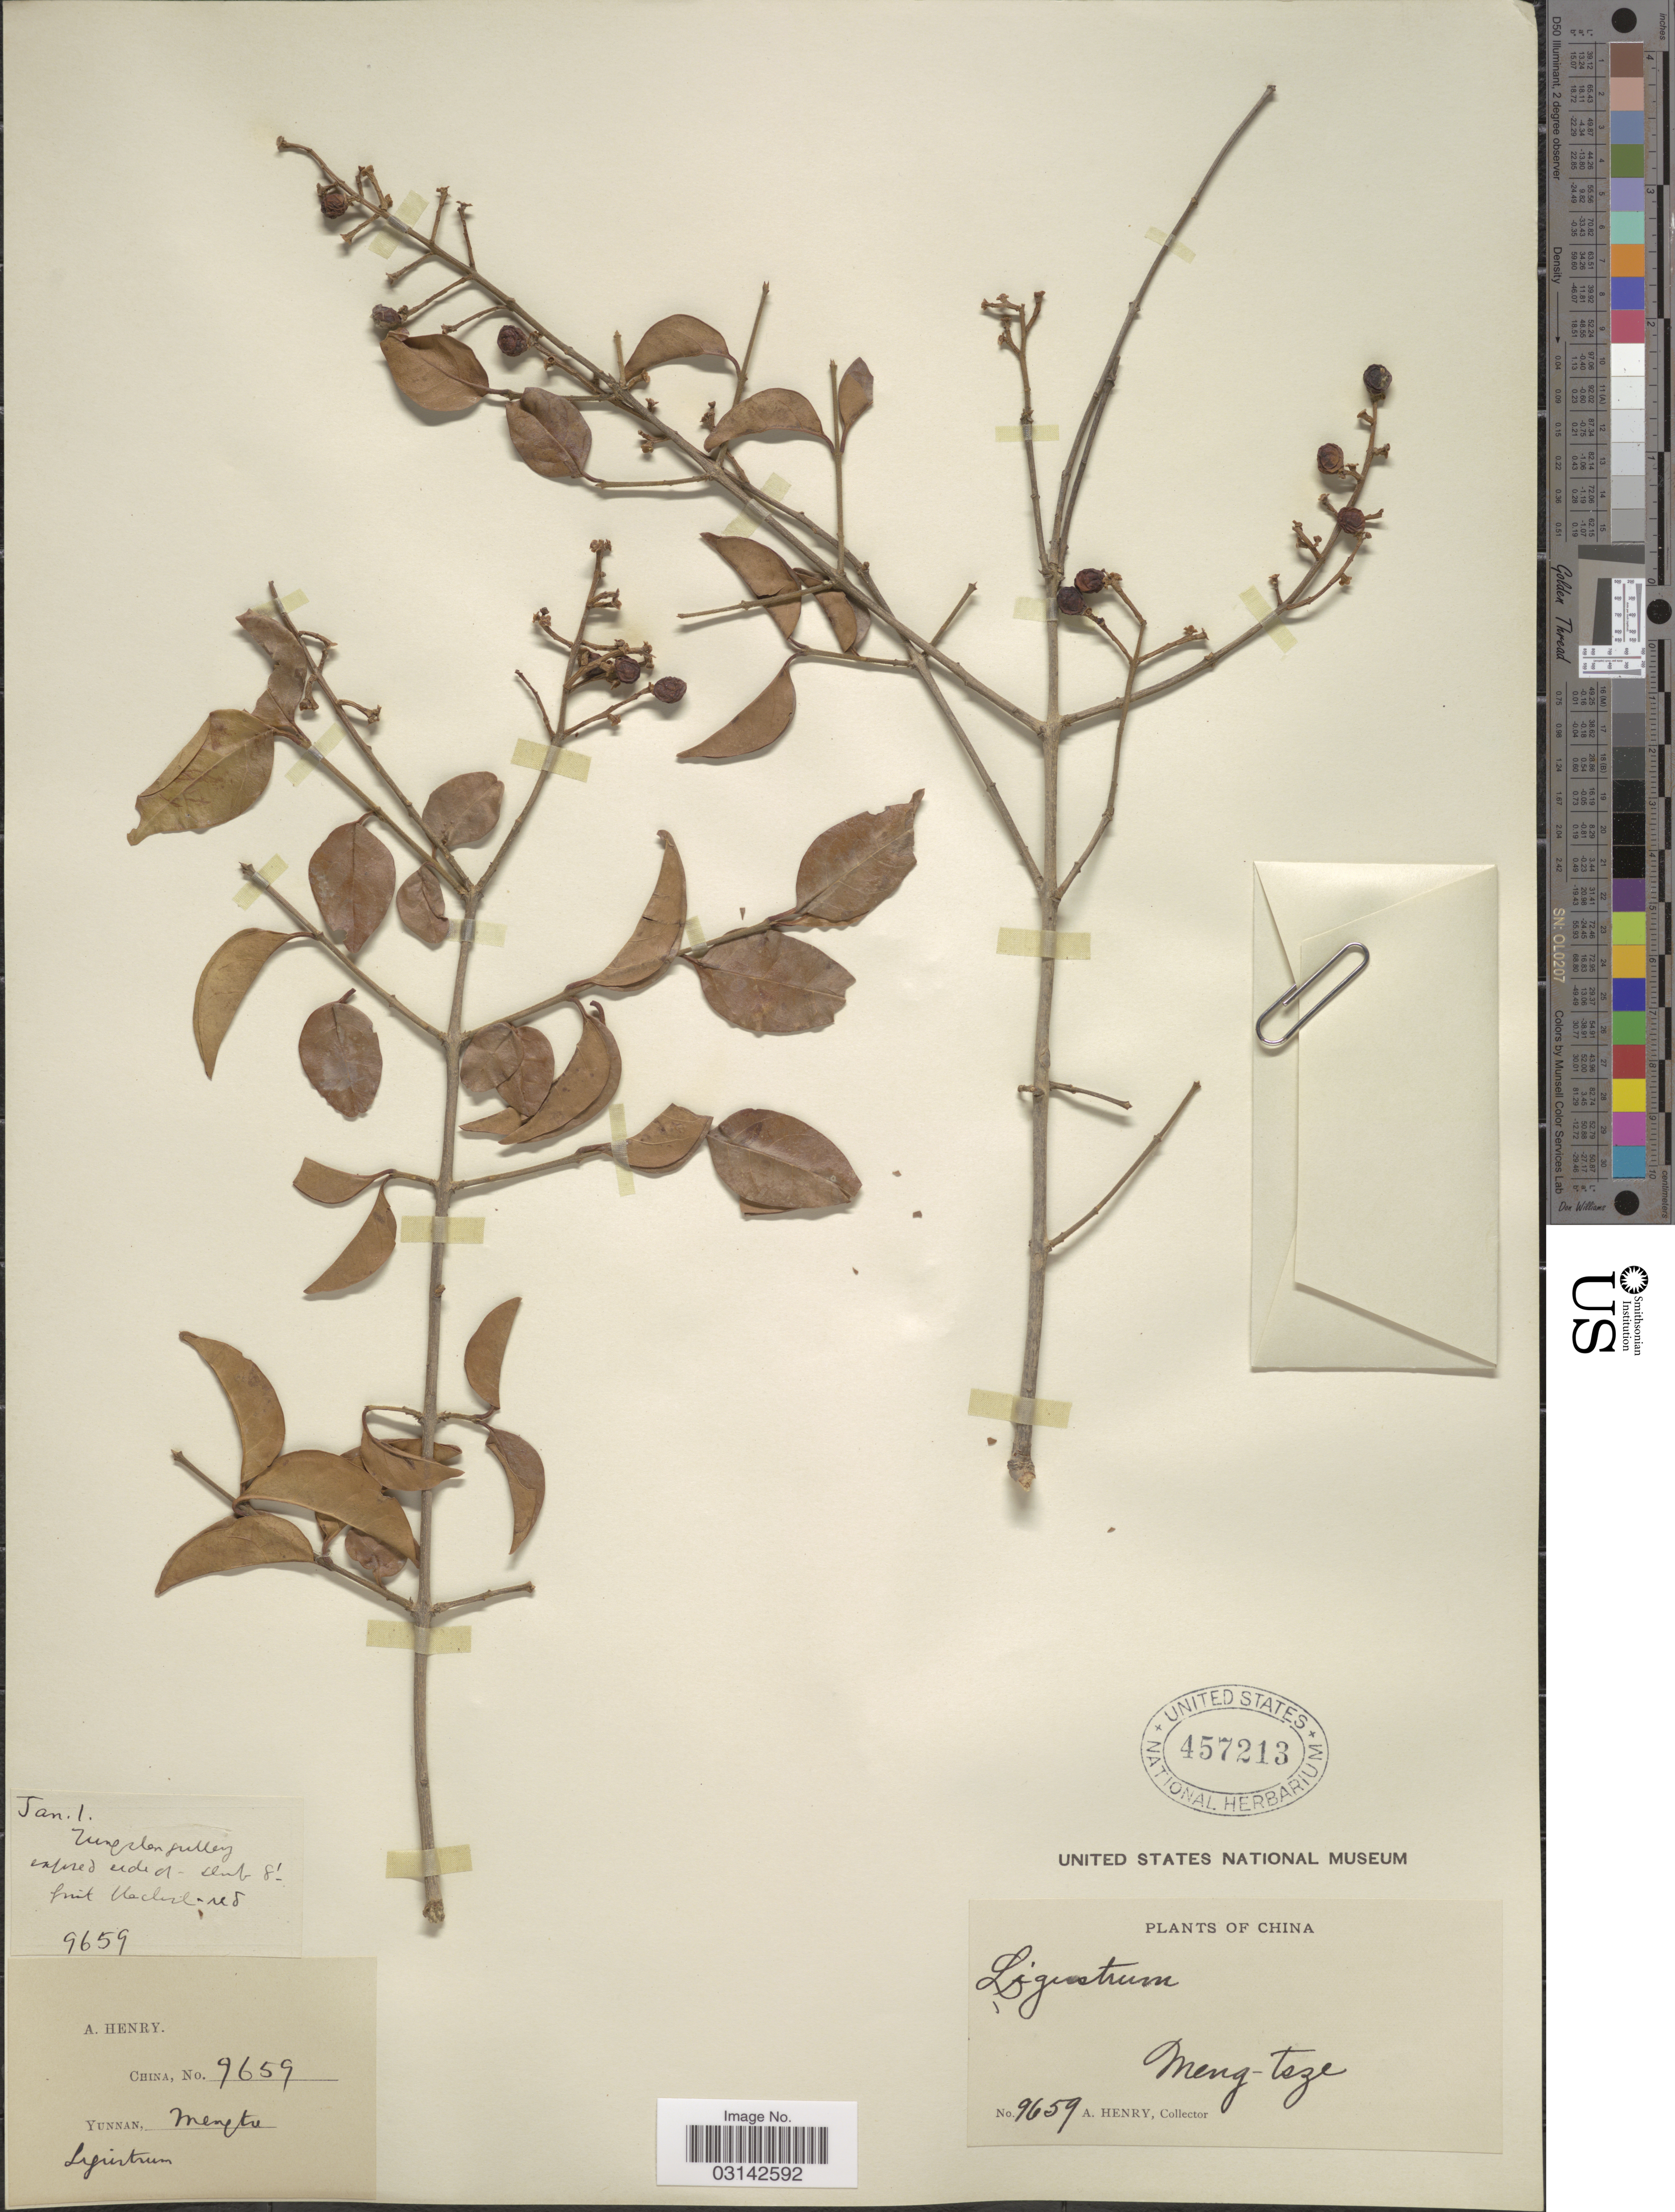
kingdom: Plantae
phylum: Tracheophyta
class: Magnoliopsida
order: Lamiales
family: Oleaceae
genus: Ligustrum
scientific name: Ligustrum sp.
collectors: A. Henry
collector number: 9659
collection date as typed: Transcribed d/m/y: /1/1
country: China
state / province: Yunnan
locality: Meng-tsze.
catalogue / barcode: US 457213